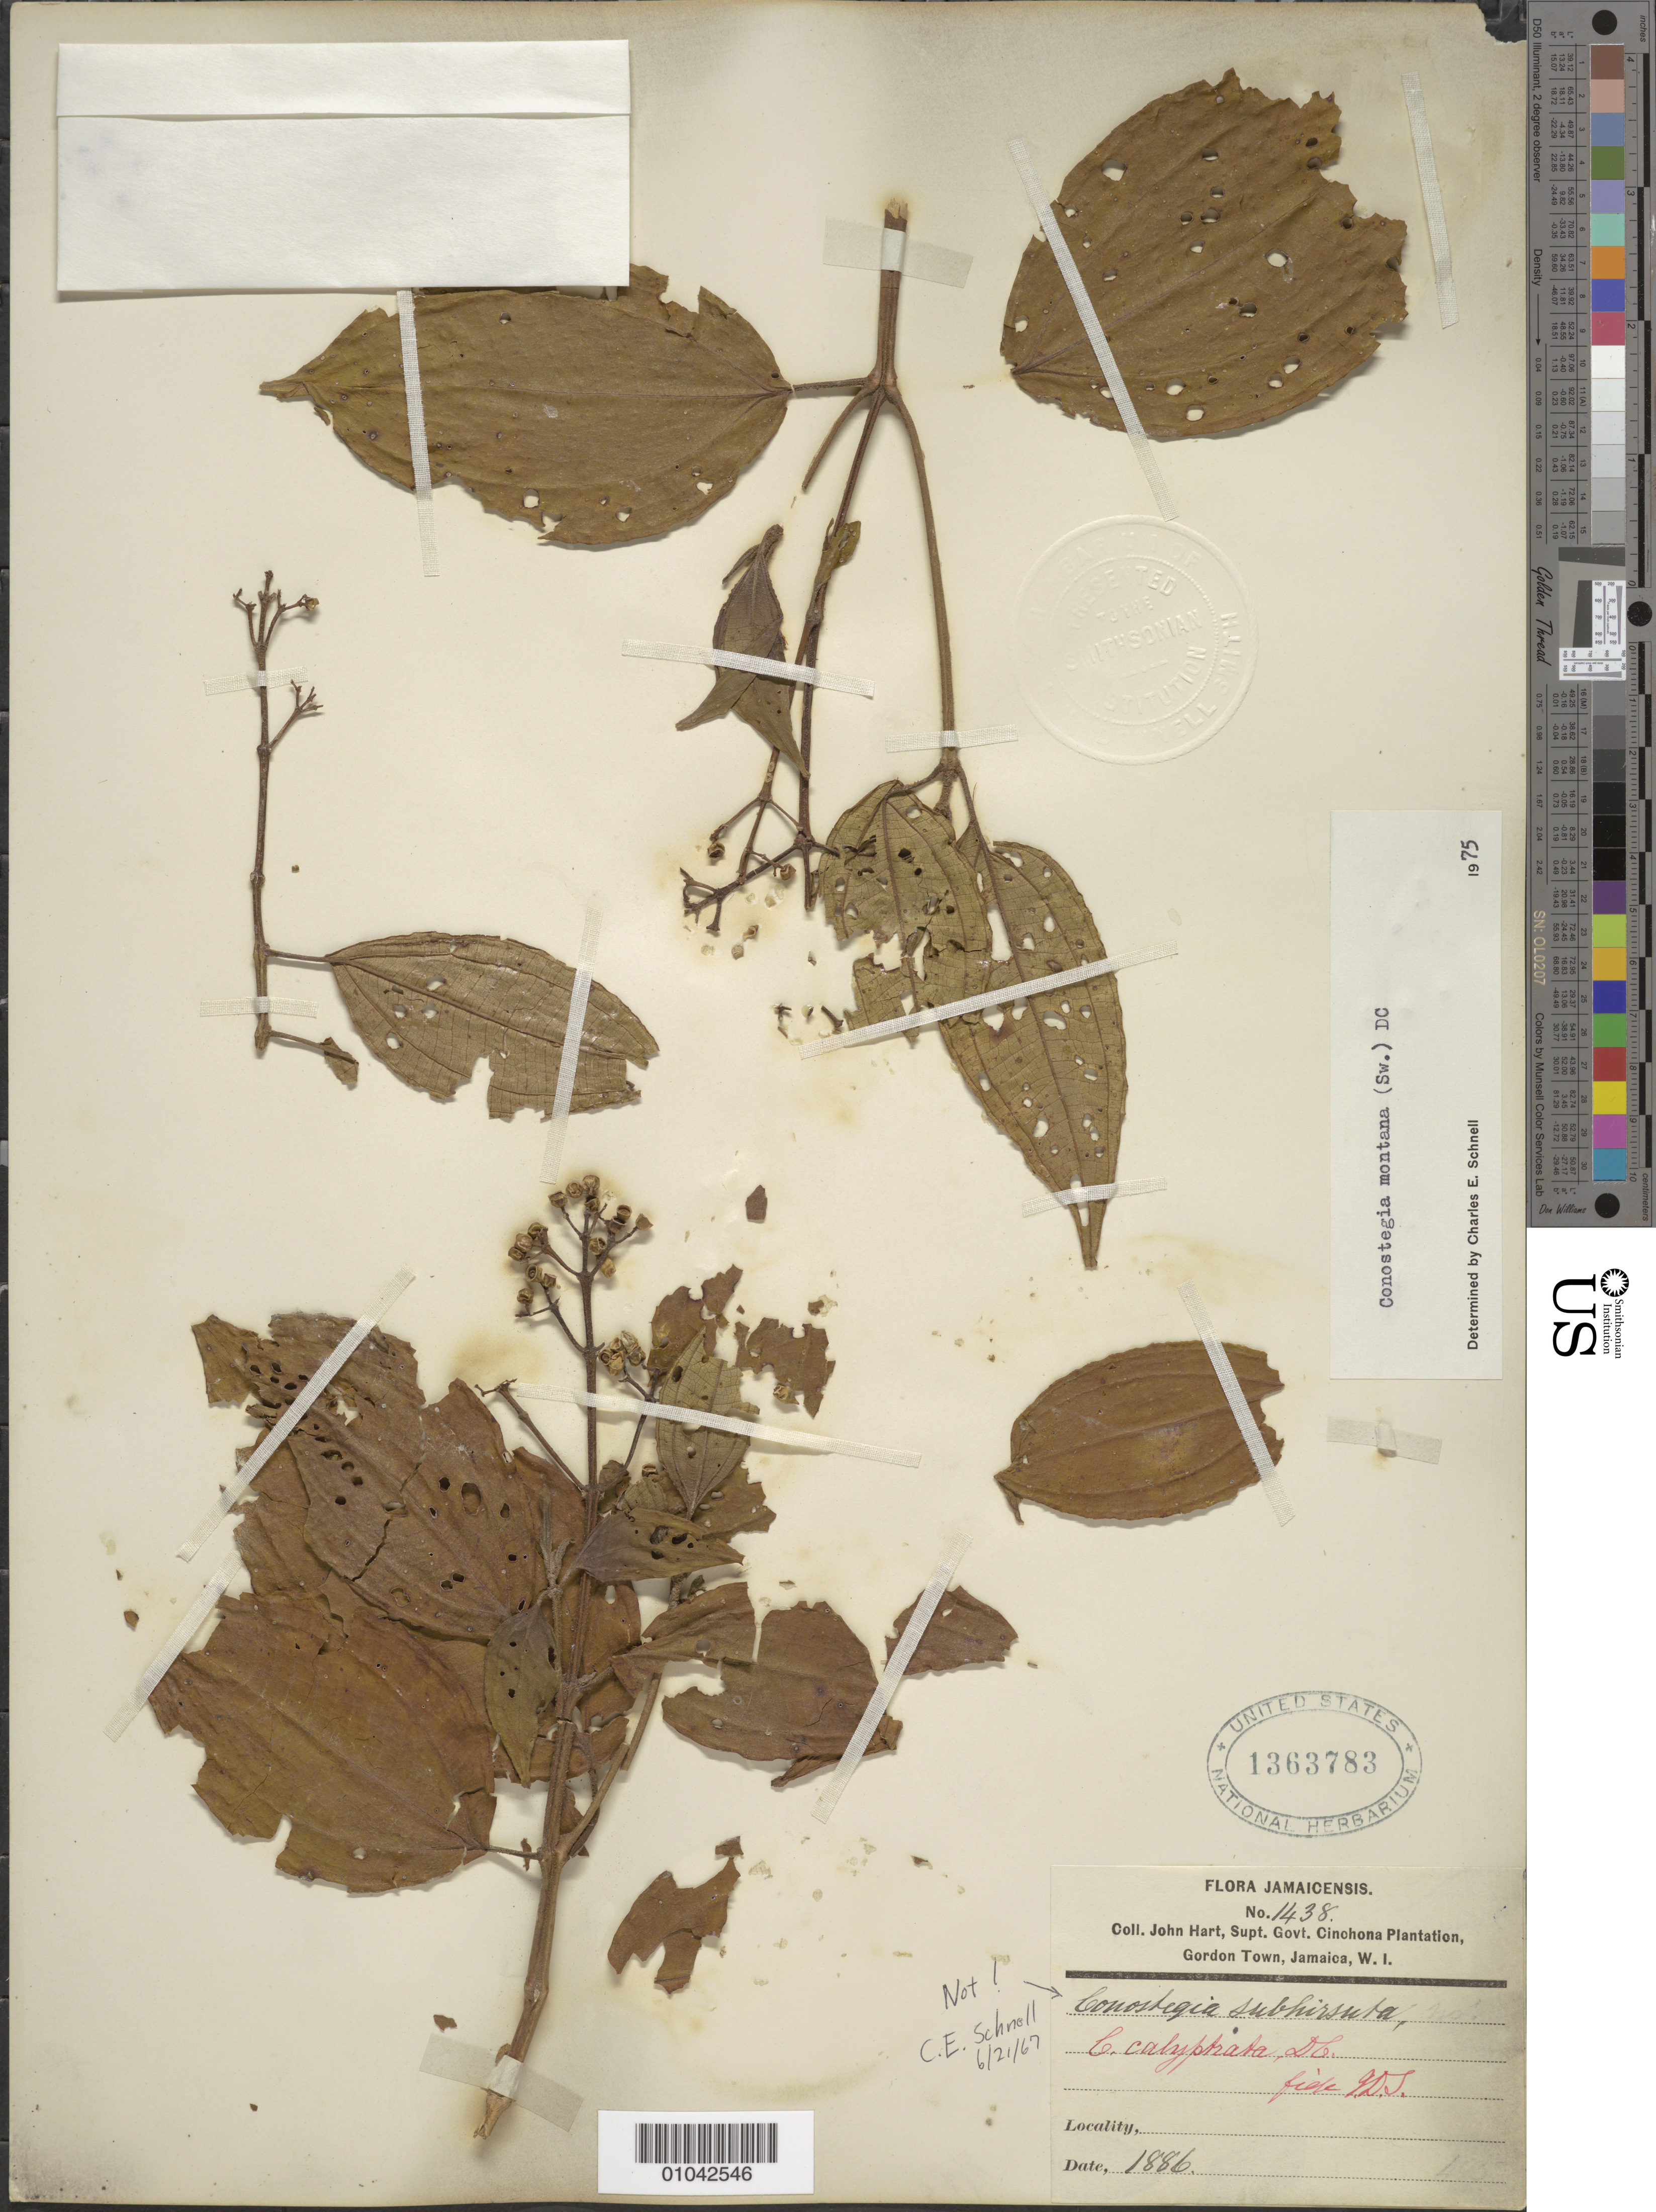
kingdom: Plantae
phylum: Tracheophyta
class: Magnoliopsida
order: Myrtales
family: Melastomataceae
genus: Conostegia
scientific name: Conostegia montana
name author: (Sw.) D. Don ex DC.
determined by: Schnell, C. E.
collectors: J. Hart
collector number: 1438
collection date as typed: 1886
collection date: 1886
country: Jamaica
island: Jamaica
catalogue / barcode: US 1363783